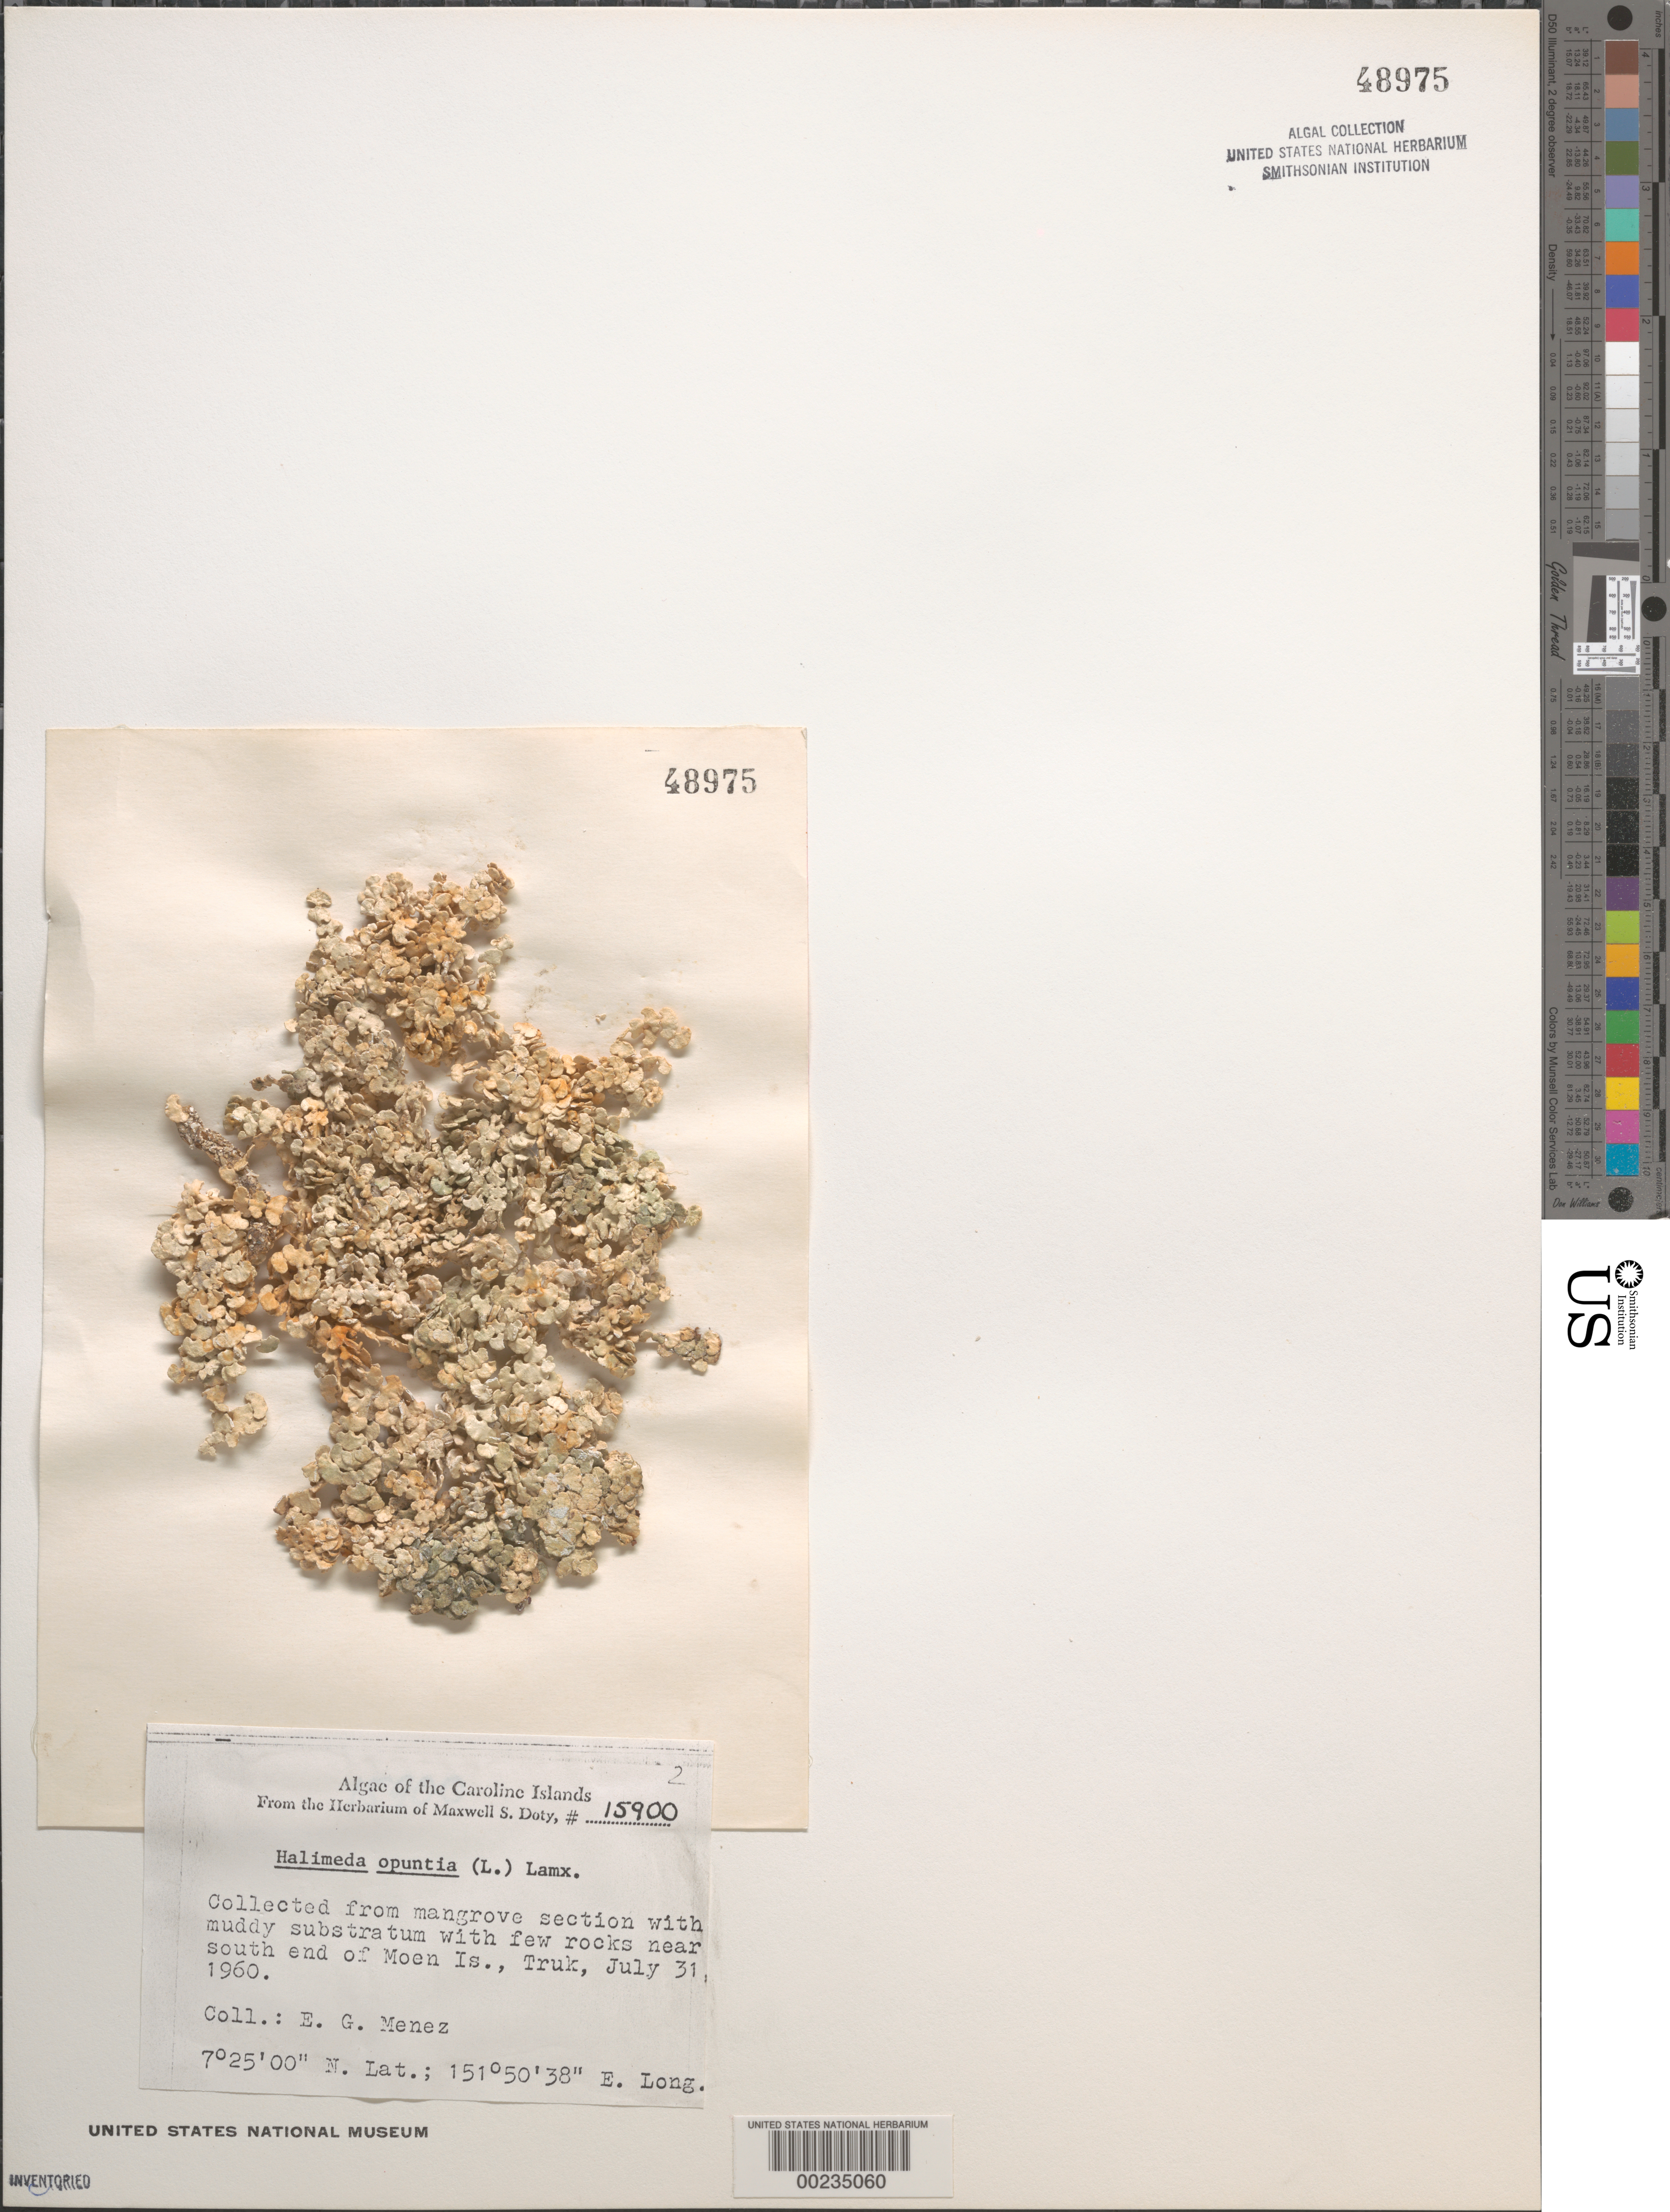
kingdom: Plantae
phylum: Chlorophyta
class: Ulvophyceae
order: Bryopsidales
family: Halimedaceae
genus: Halimeda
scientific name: Halimeda opuntia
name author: (L.) J.V.Lamouroux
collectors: Meñez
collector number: MSD 15900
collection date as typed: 31 Jul 1960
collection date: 1960-07-31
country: Micronesia, Federated States of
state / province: Truk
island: Moen [Wono]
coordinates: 7 25' 00" N, 151 50' 38" E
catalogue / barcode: US 48975